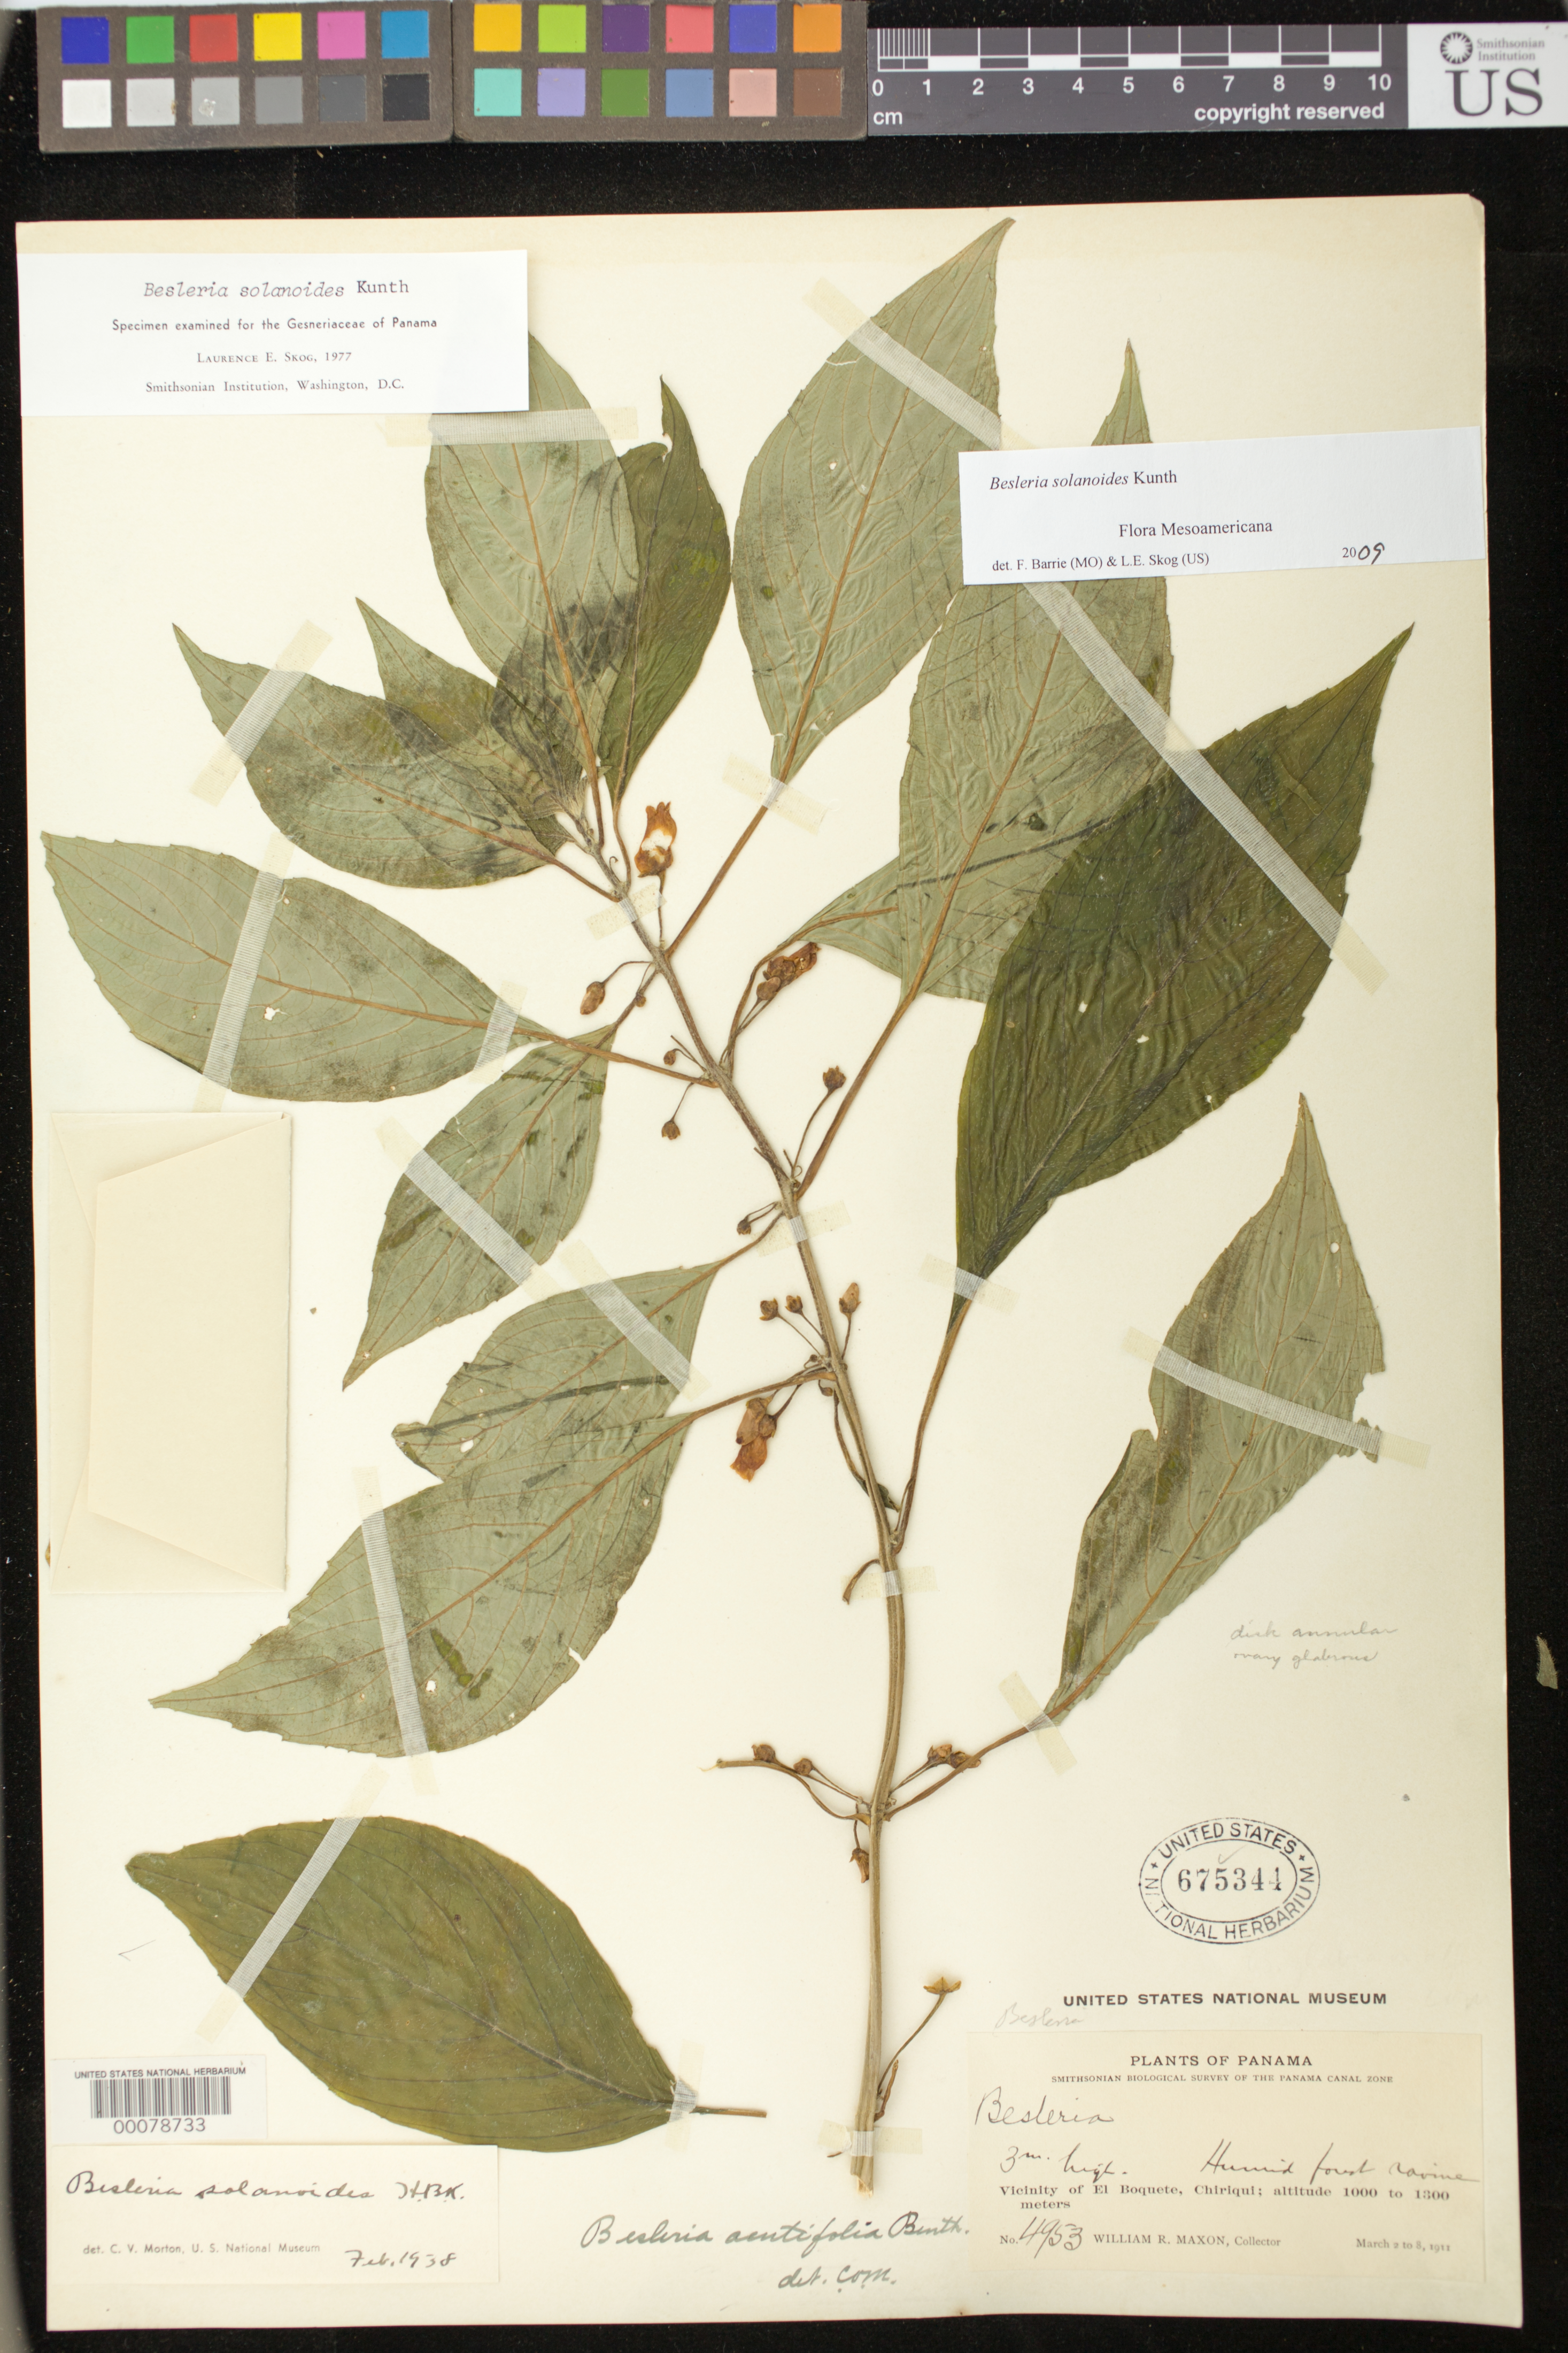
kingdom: Plantae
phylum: Tracheophyta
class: Magnoliopsida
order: Lamiales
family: Gesneriaceae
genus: Besleria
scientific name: Besleria solanoides var. solanoides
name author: Kunth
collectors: W. R. Maxon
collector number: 4953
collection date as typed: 2-8 Mar 1911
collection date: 1911-03-02/1911-03-08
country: Panama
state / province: Chiriquí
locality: Vicinity of El Boquete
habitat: Humid forest ravine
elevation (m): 1000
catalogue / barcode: US 675344